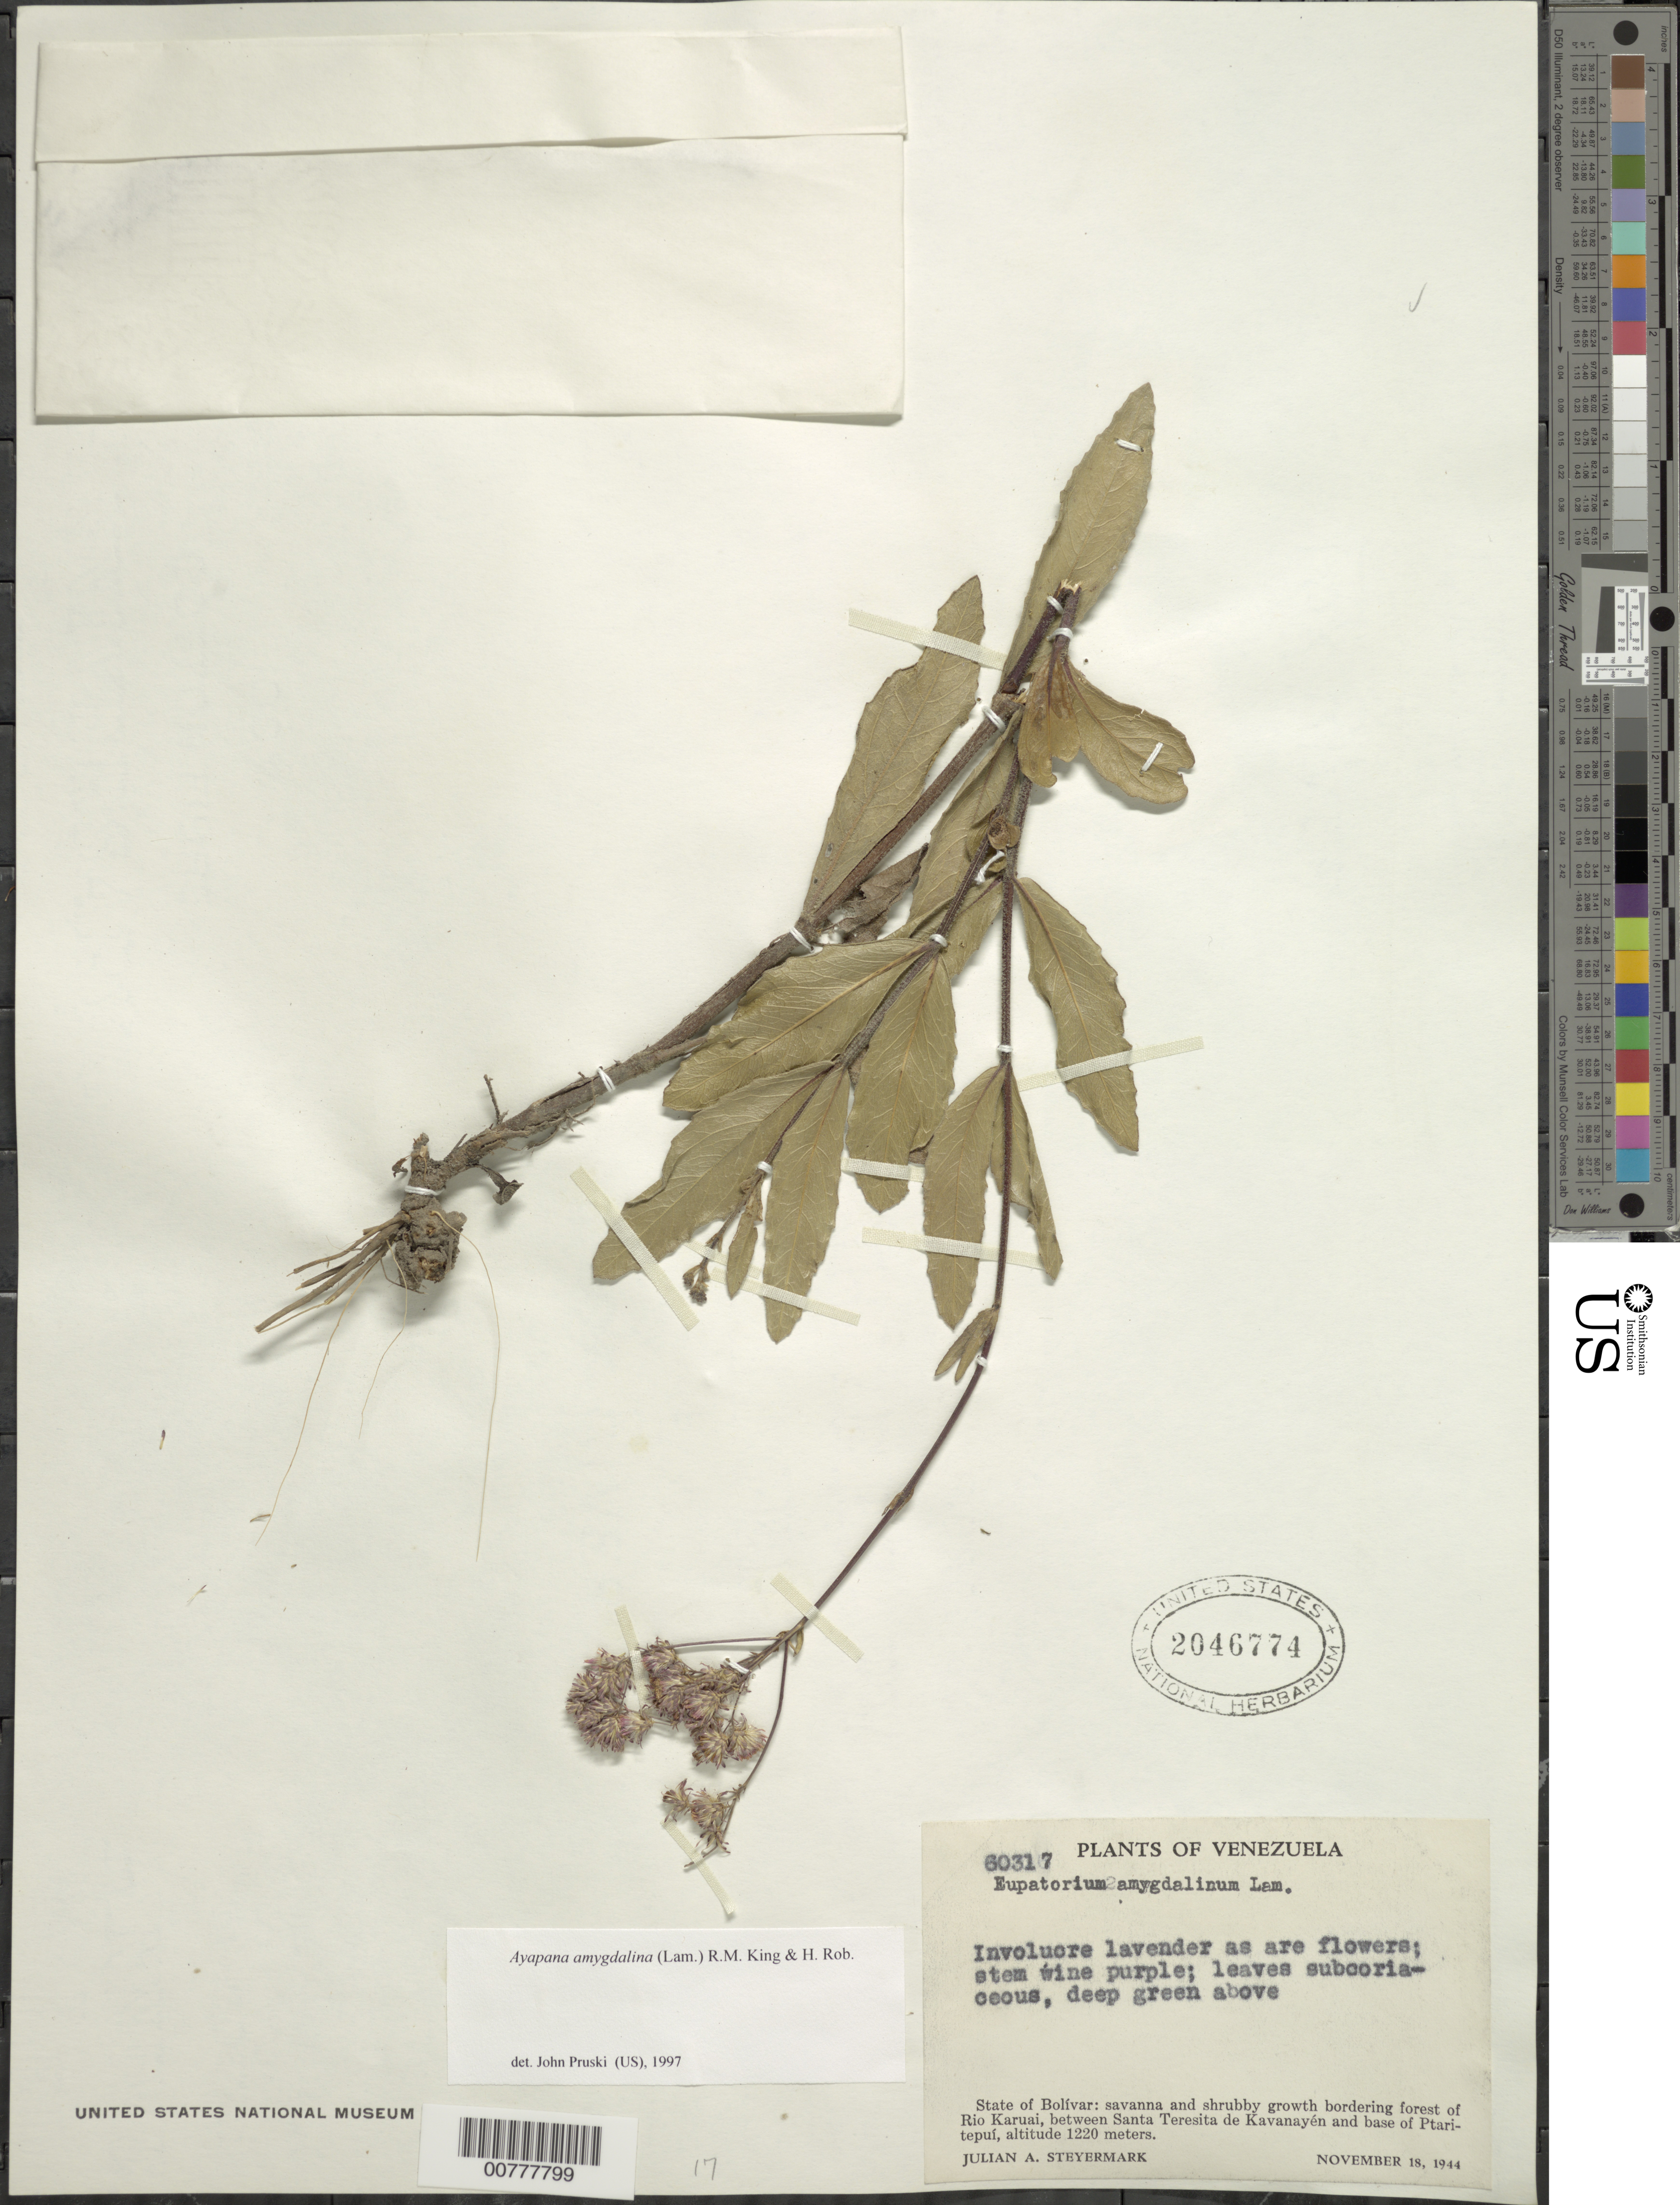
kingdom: Plantae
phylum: Tracheophyta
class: Magnoliopsida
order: Asterales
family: Asteraceae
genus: Ayapana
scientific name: Ayapana amygdalina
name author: (Lam.) R.M. King & H. Rob.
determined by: Pruski, J. F.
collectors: J. Steyermark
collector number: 60317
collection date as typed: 18-Nov-44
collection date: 1944-11-18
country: Venezuela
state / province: Bolívar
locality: Río Karuai, between Santa Teresita de Kavanayén and base of Ptari-tepuí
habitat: Savanna and shrubby growth bordering forest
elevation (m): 1220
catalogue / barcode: US 2046774